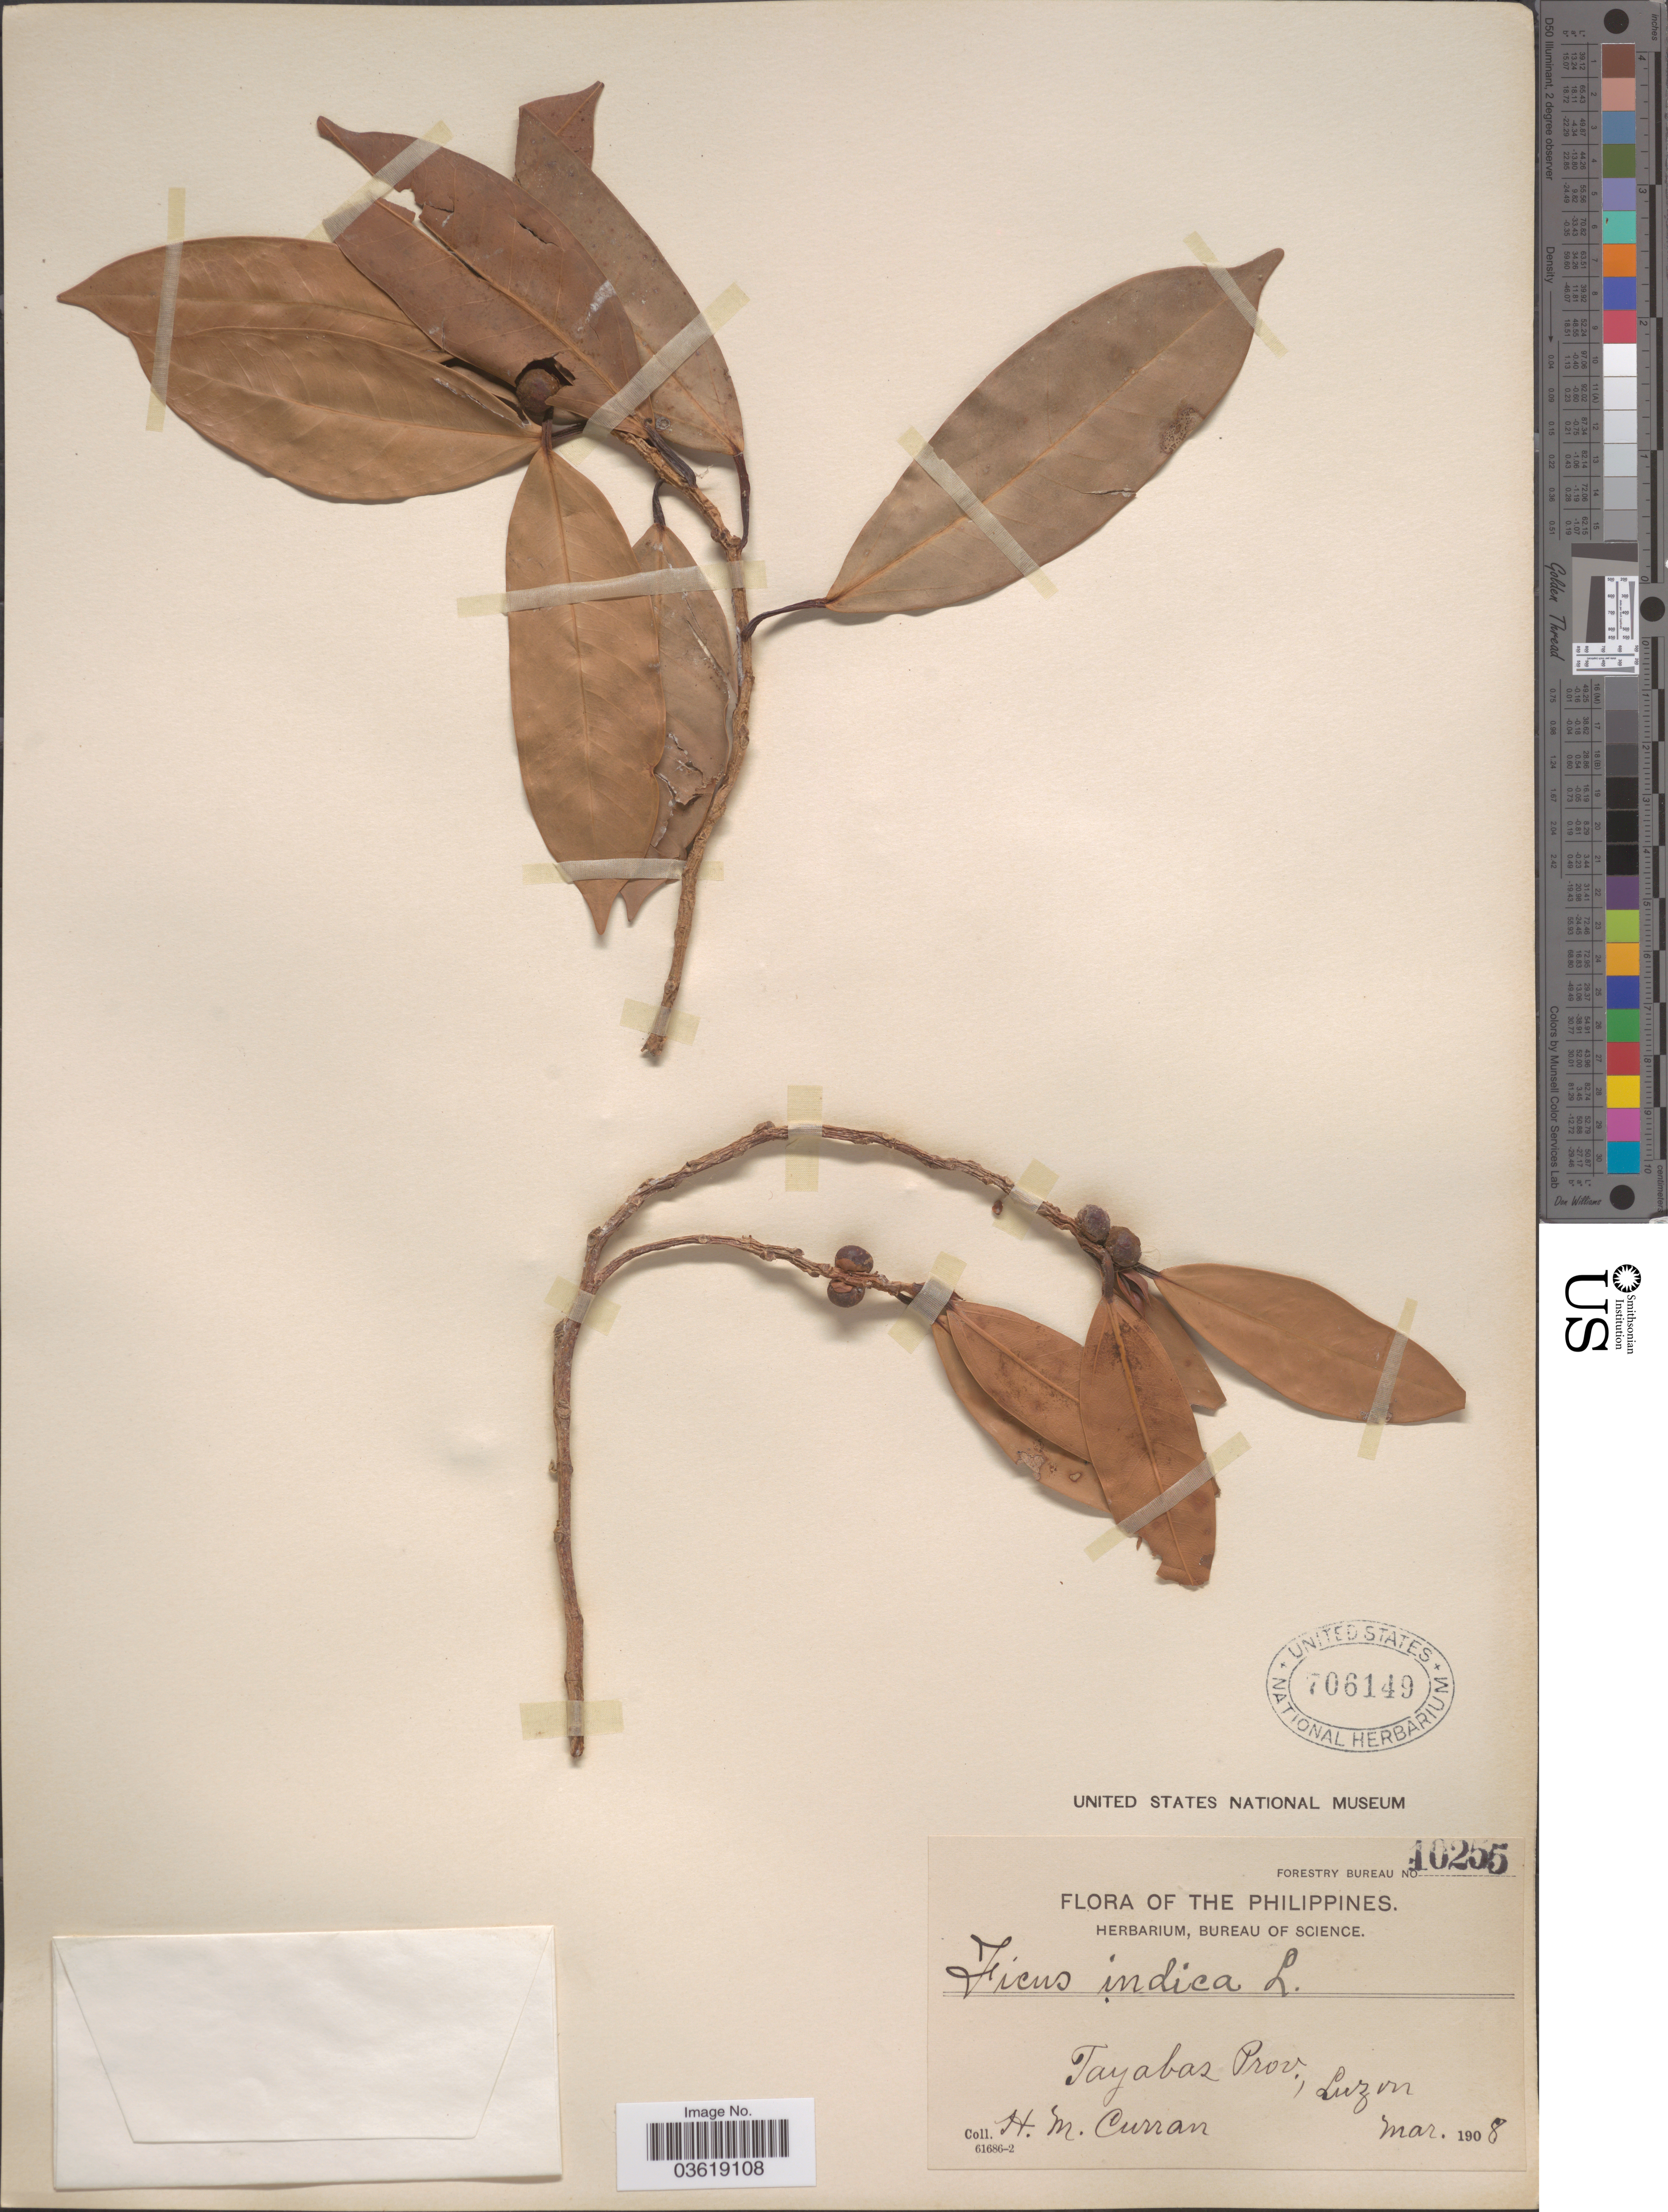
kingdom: Plantae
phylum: Tracheophyta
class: Magnoliopsida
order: Rosales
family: Moraceae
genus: Ficus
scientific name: Ficus indica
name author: L.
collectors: H. M. Curran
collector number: Forestry Bureau 10255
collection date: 1908-03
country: Philippines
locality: Tayabas Prov., Luzon.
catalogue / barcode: US 706149